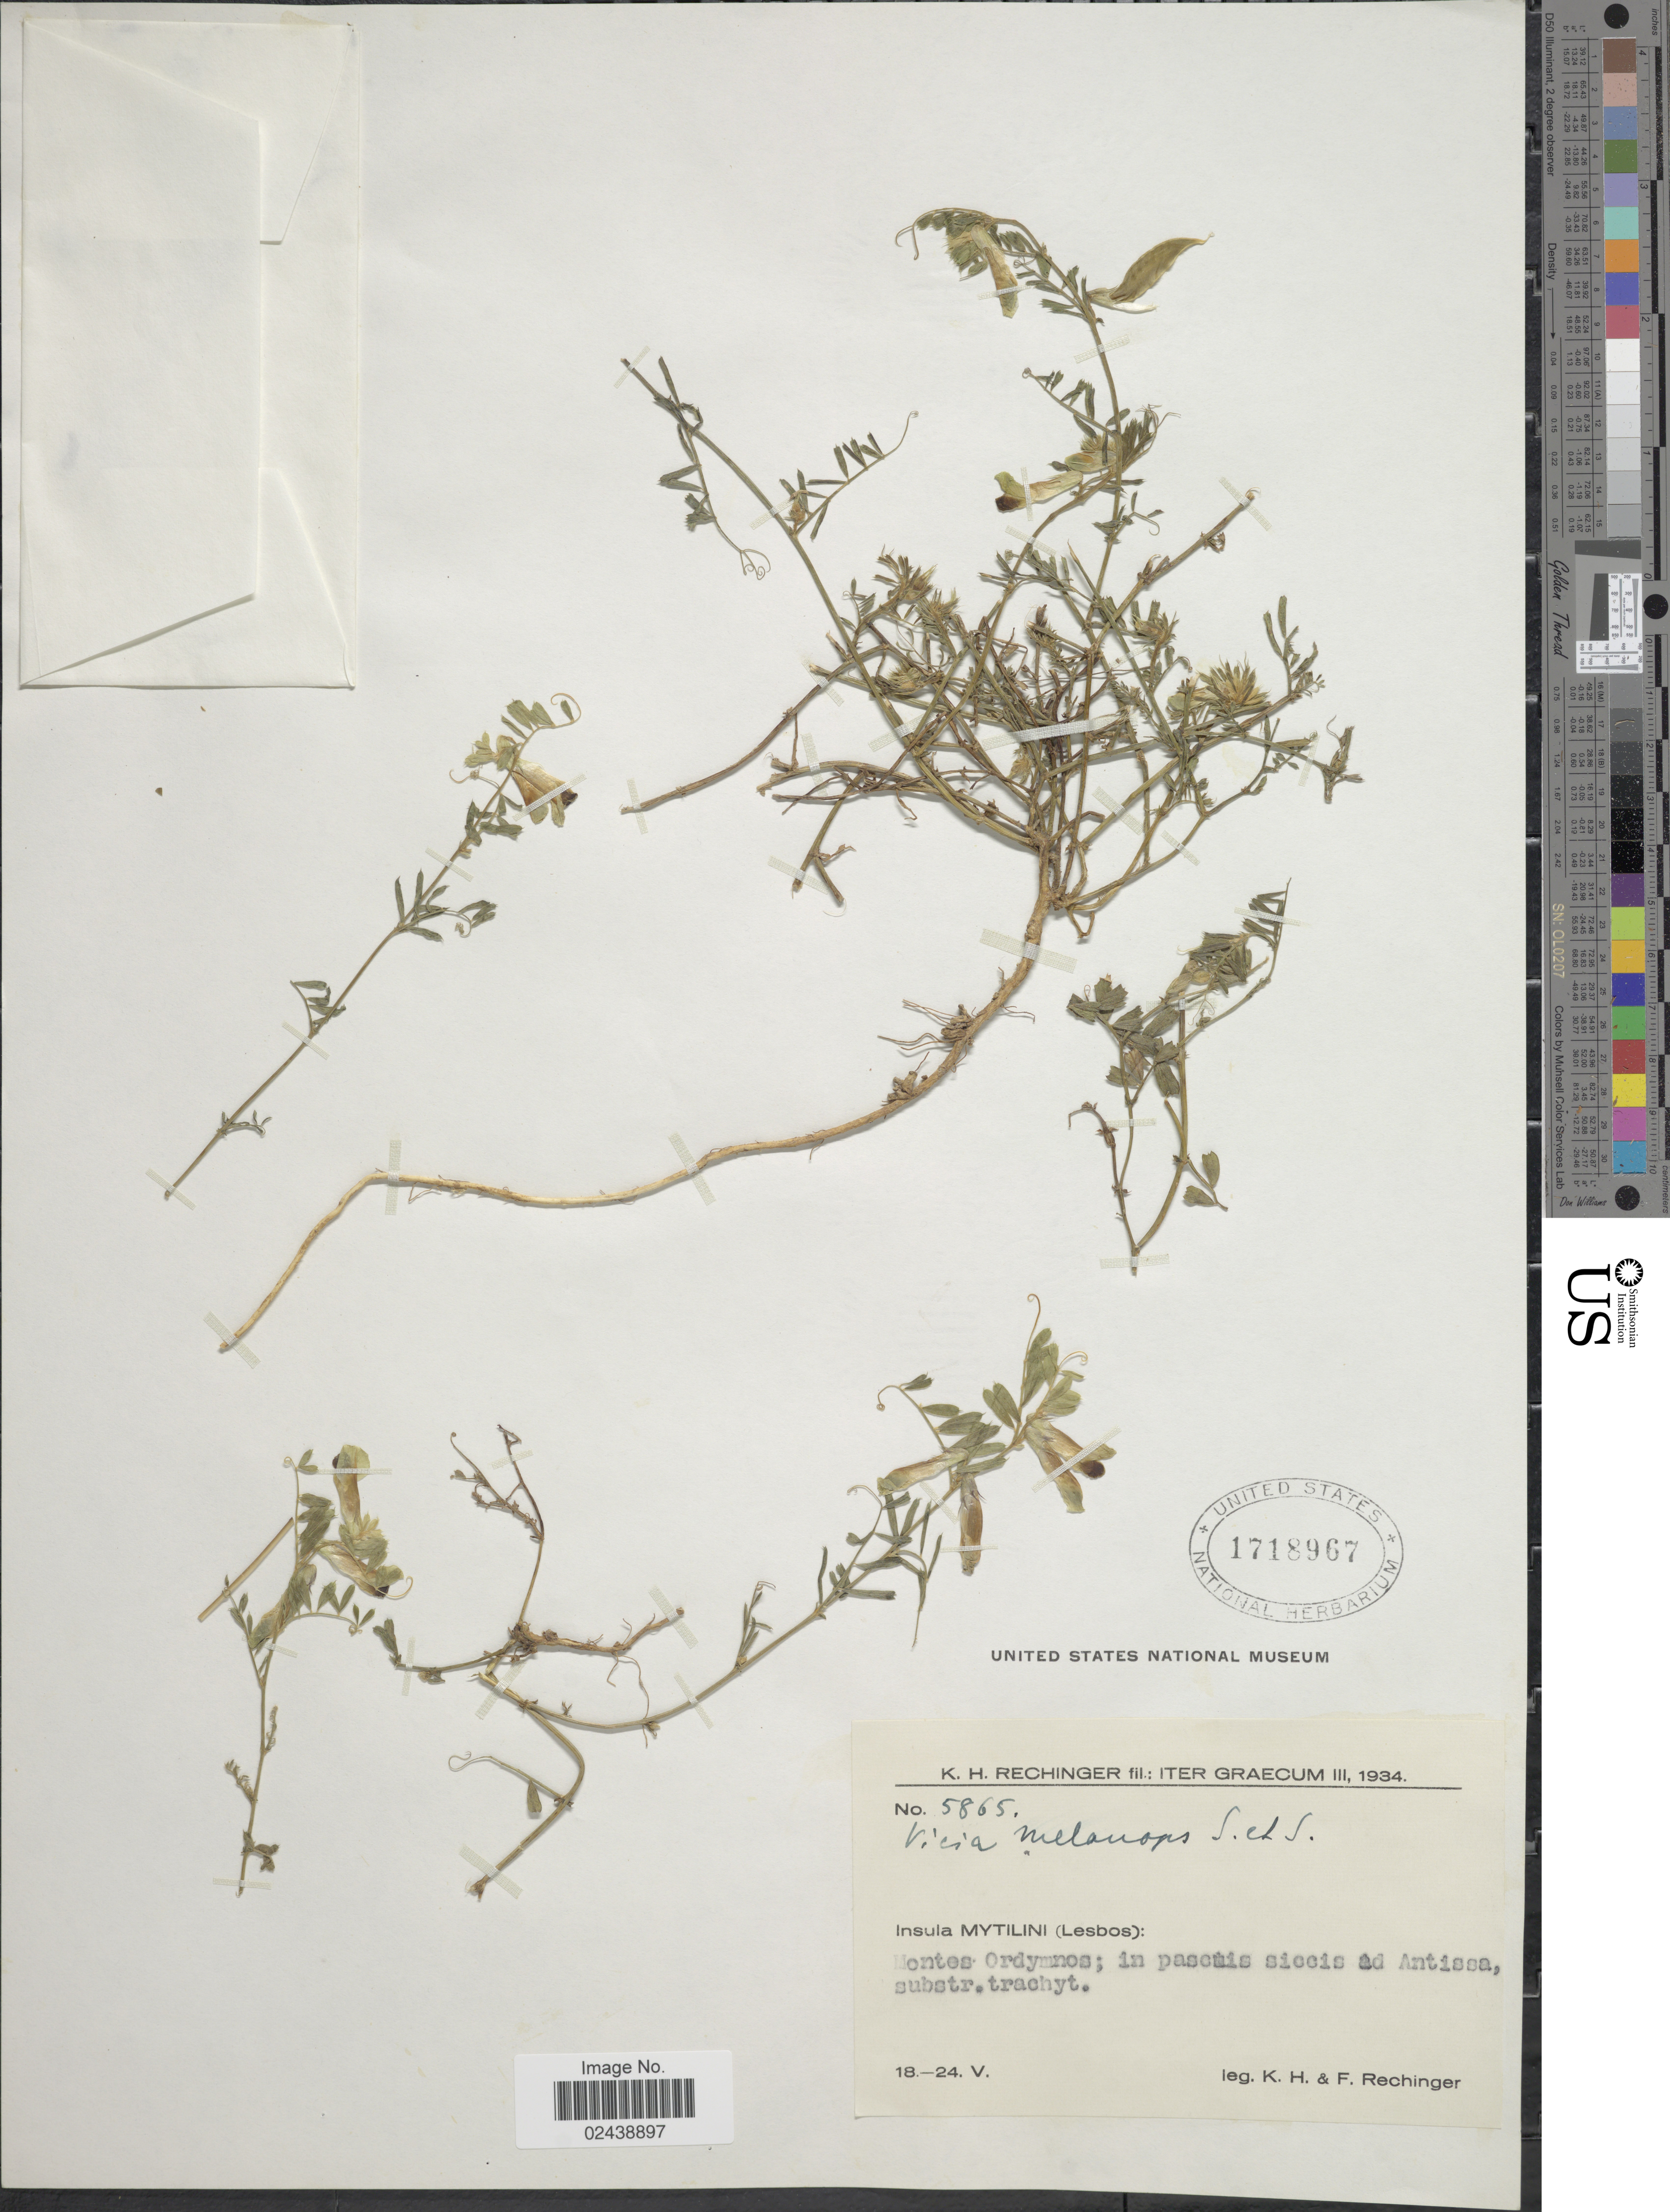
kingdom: Plantae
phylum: Tracheophyta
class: Magnoliopsida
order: Fabales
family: Fabaceae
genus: Vicia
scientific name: Vicia melanops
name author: Sibth. & Sm.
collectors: K. H. Rechinger & F. Rechinger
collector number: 5865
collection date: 1934-05-18/1934-05-24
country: Greece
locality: Insula Mytilini (Lesbos): Montes Ordymnos; in pratos siccis ad Antissa, aubstr. trachyt.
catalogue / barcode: US 1718967